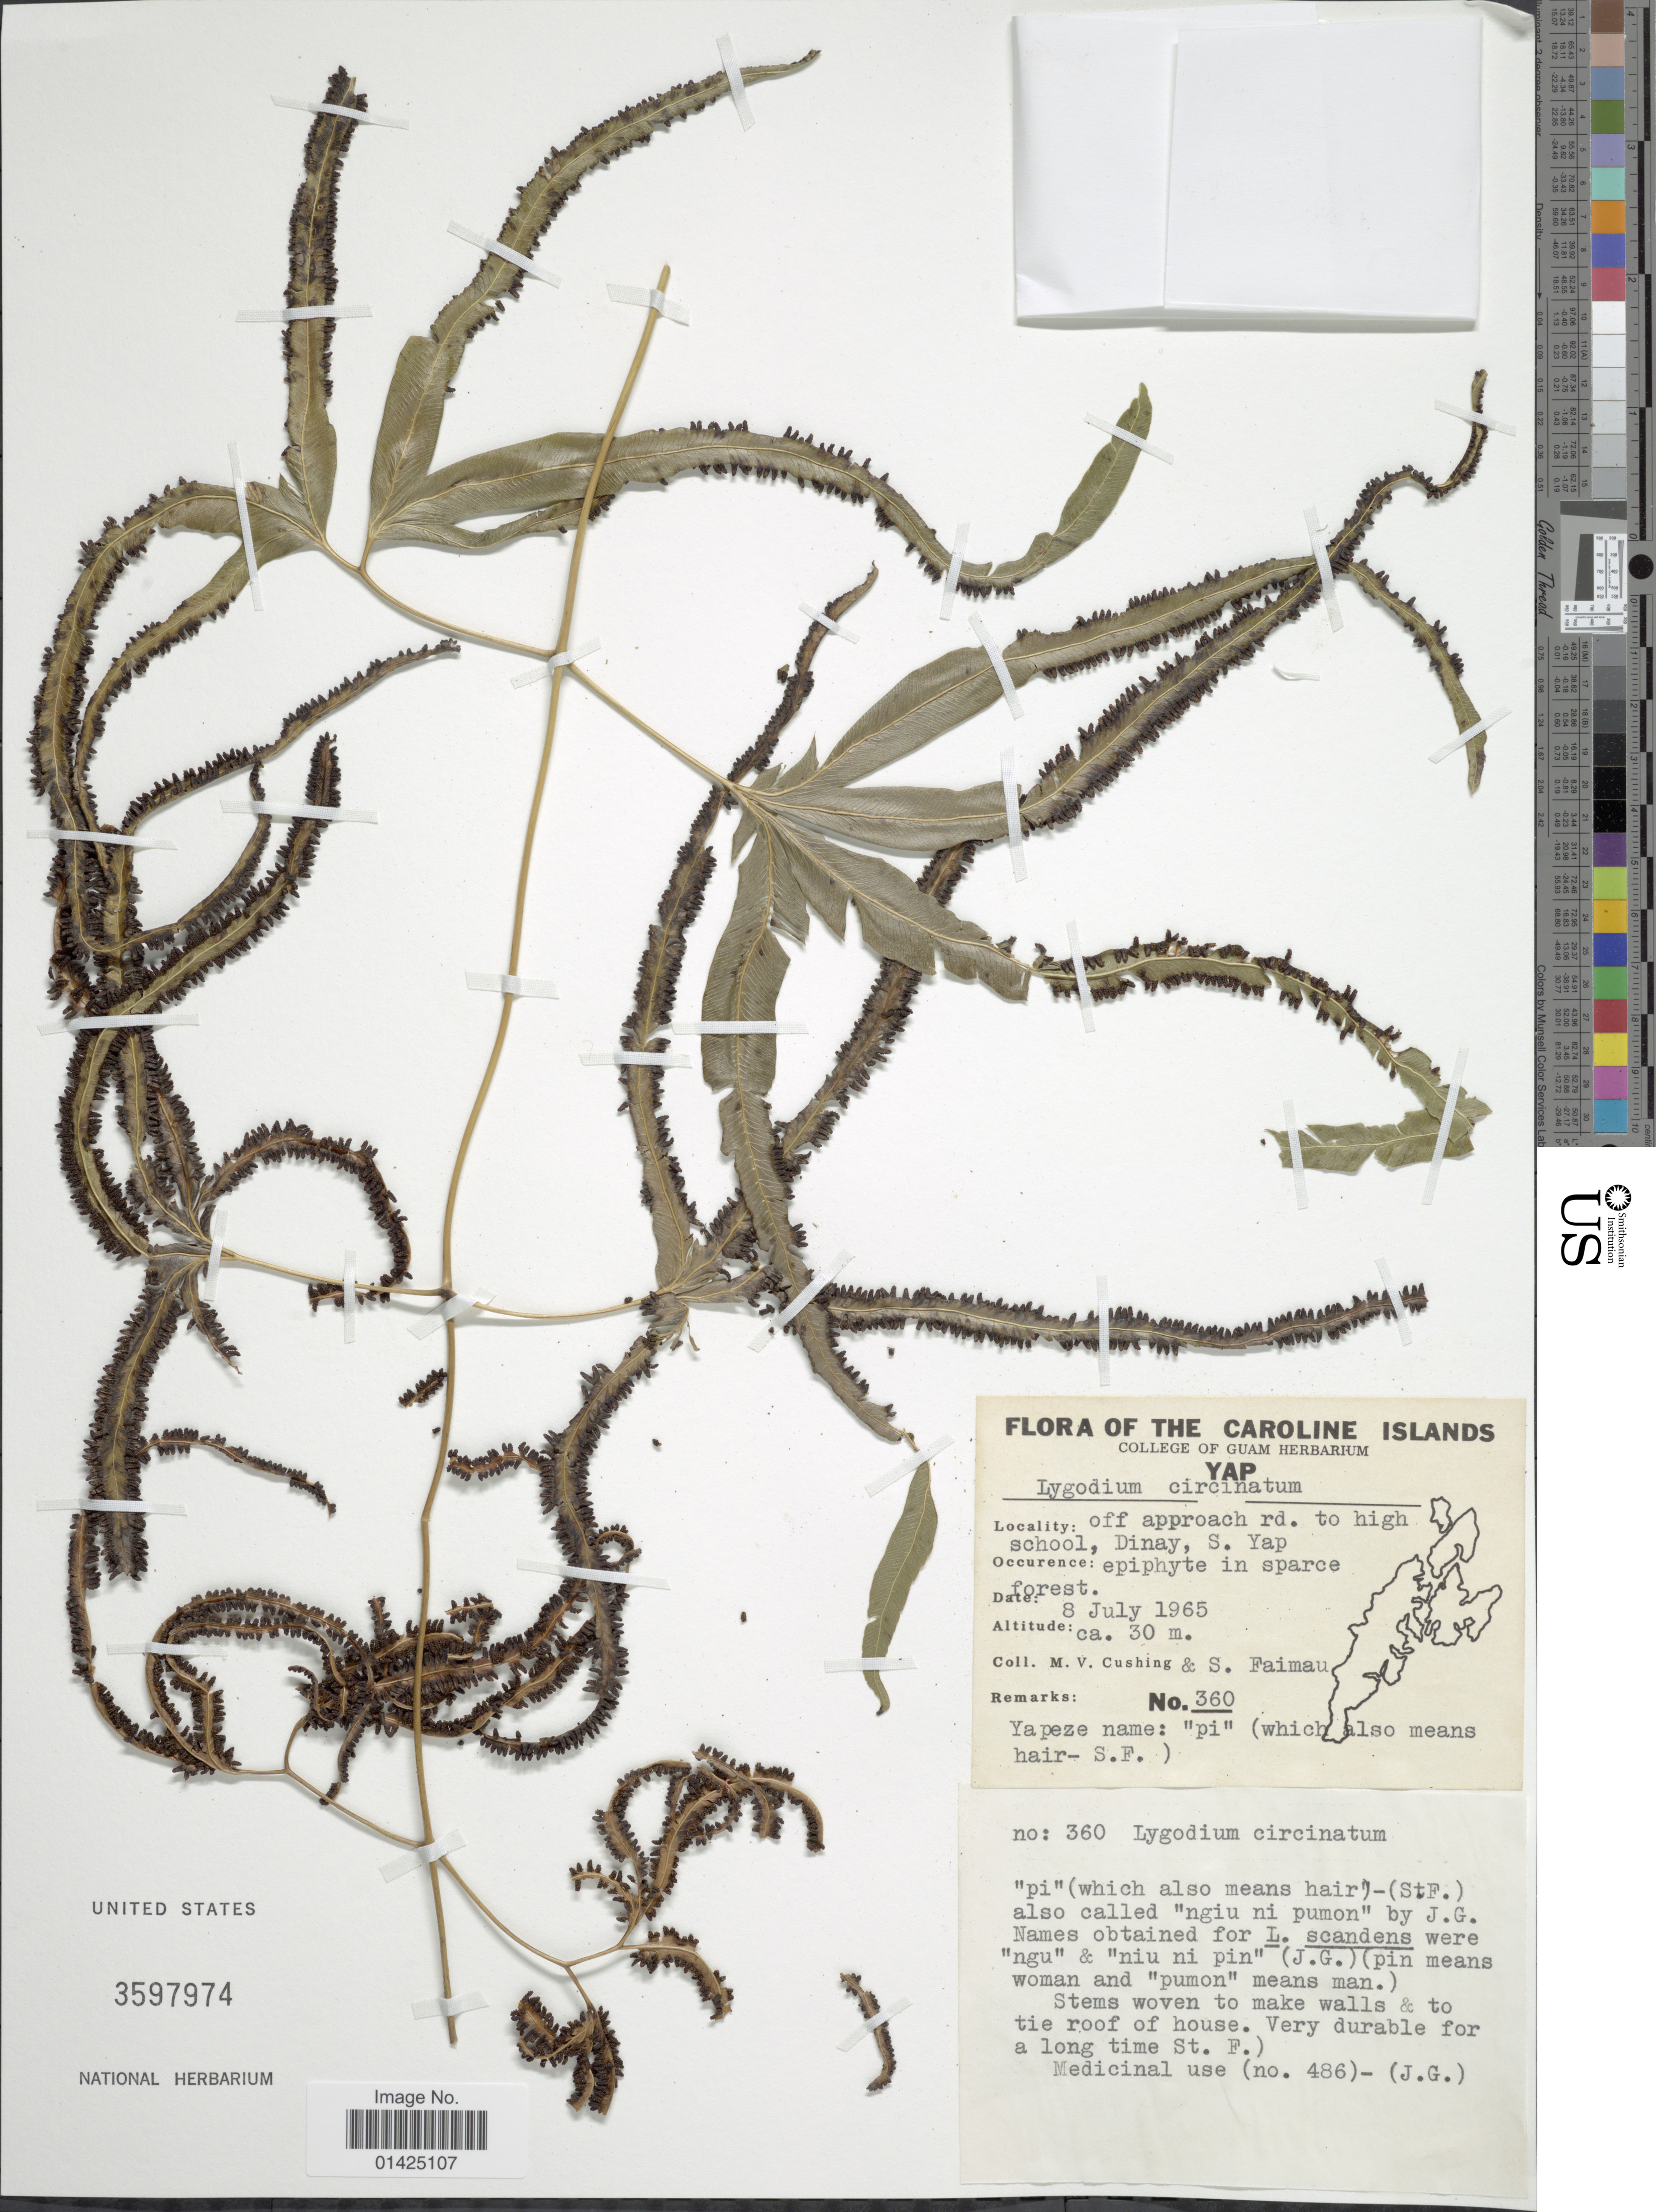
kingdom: Plantae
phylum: Tracheophyta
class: Polypodiopsida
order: Schizaeales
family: Lygodiaceae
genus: Lygodium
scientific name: Lygodium circinnatum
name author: (Burm. f.) Sw.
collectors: M. V. Cushing & S. Faimau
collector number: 360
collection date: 1965-07-08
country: Micronesia, Federated States of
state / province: Yap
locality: Off approach rd. to high school, Dinay S. Yap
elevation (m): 30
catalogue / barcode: US 3597974